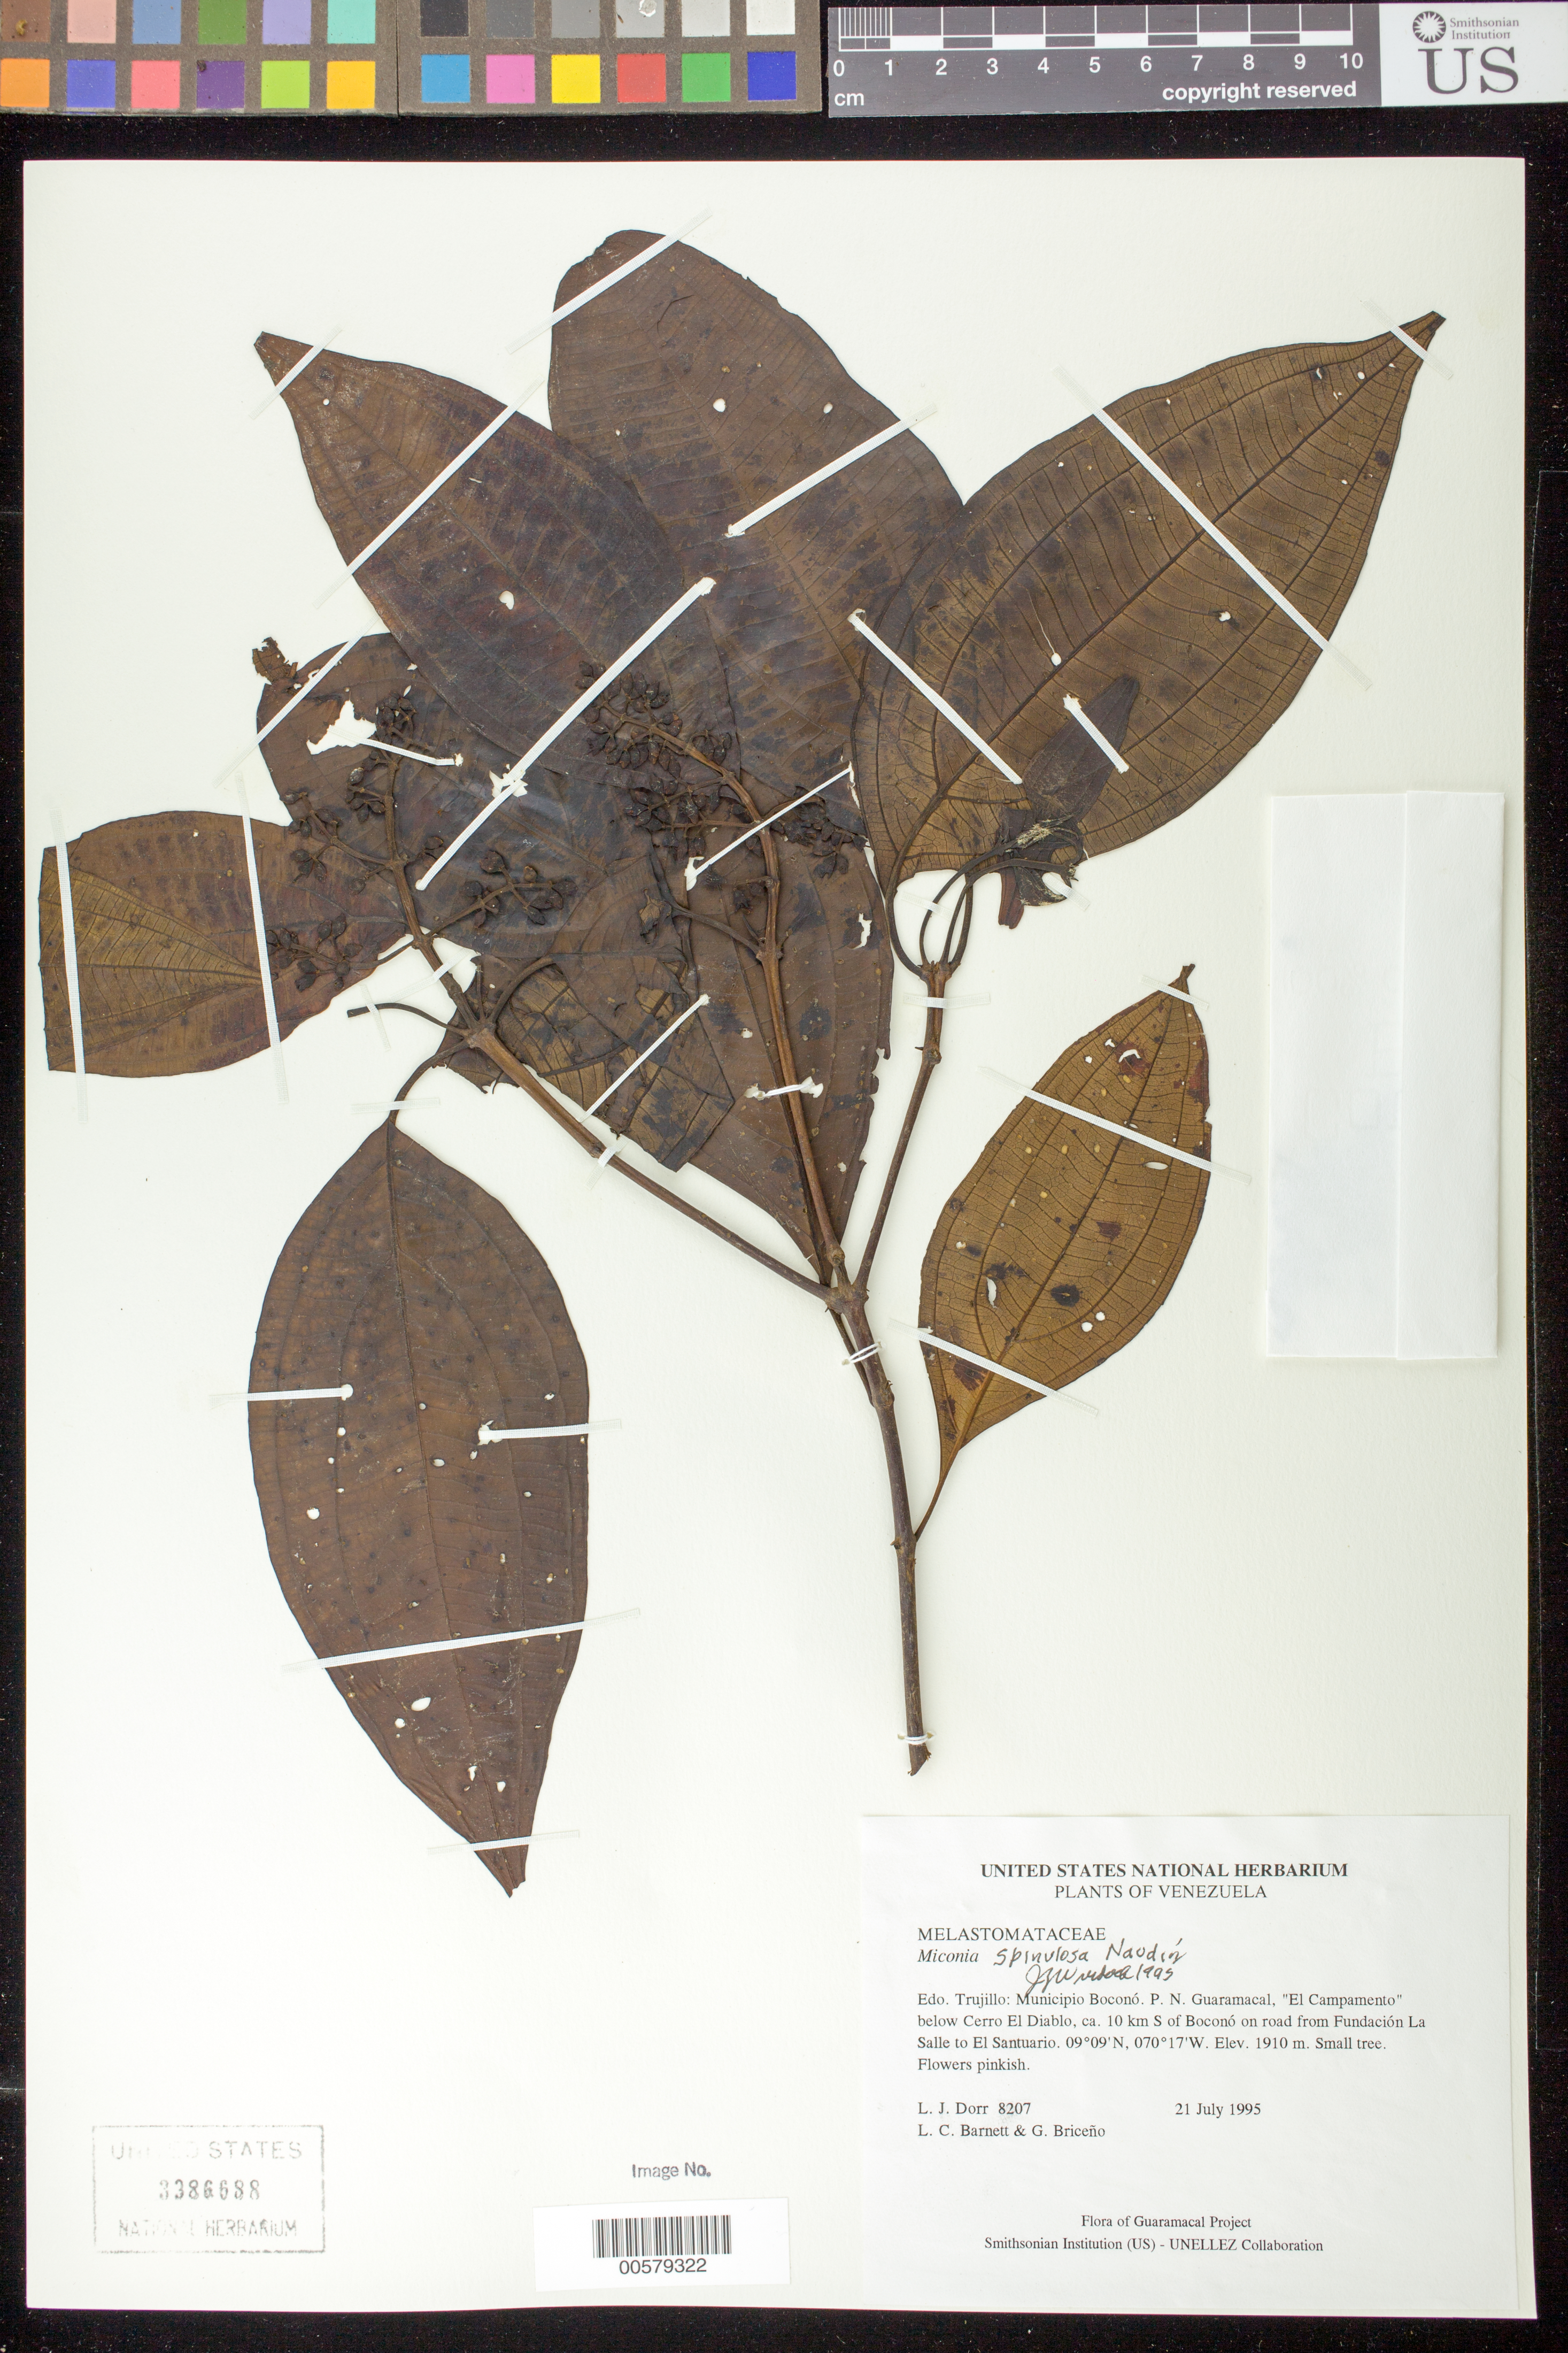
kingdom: Plantae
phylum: Tracheophyta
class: Magnoliopsida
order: Myrtales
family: Melastomataceae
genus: Miconia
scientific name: Miconia spinulosa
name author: Naudin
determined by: Wurdack, John J., (US), US (UNITED STATES)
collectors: L. J. Dorr, L. C. Barnett & G. Briceño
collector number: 8207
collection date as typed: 21 Jul 1995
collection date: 1995-07-21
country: Venezuela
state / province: Trujillo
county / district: Boconó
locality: Parque Nacional Guaramacal, "El Campamento" below Cerro El Diablo, ca. 10 km S of Boconó on road from Fundación La Salle to El Santuario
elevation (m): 1910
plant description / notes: PORT, US, VEN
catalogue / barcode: US 3386688